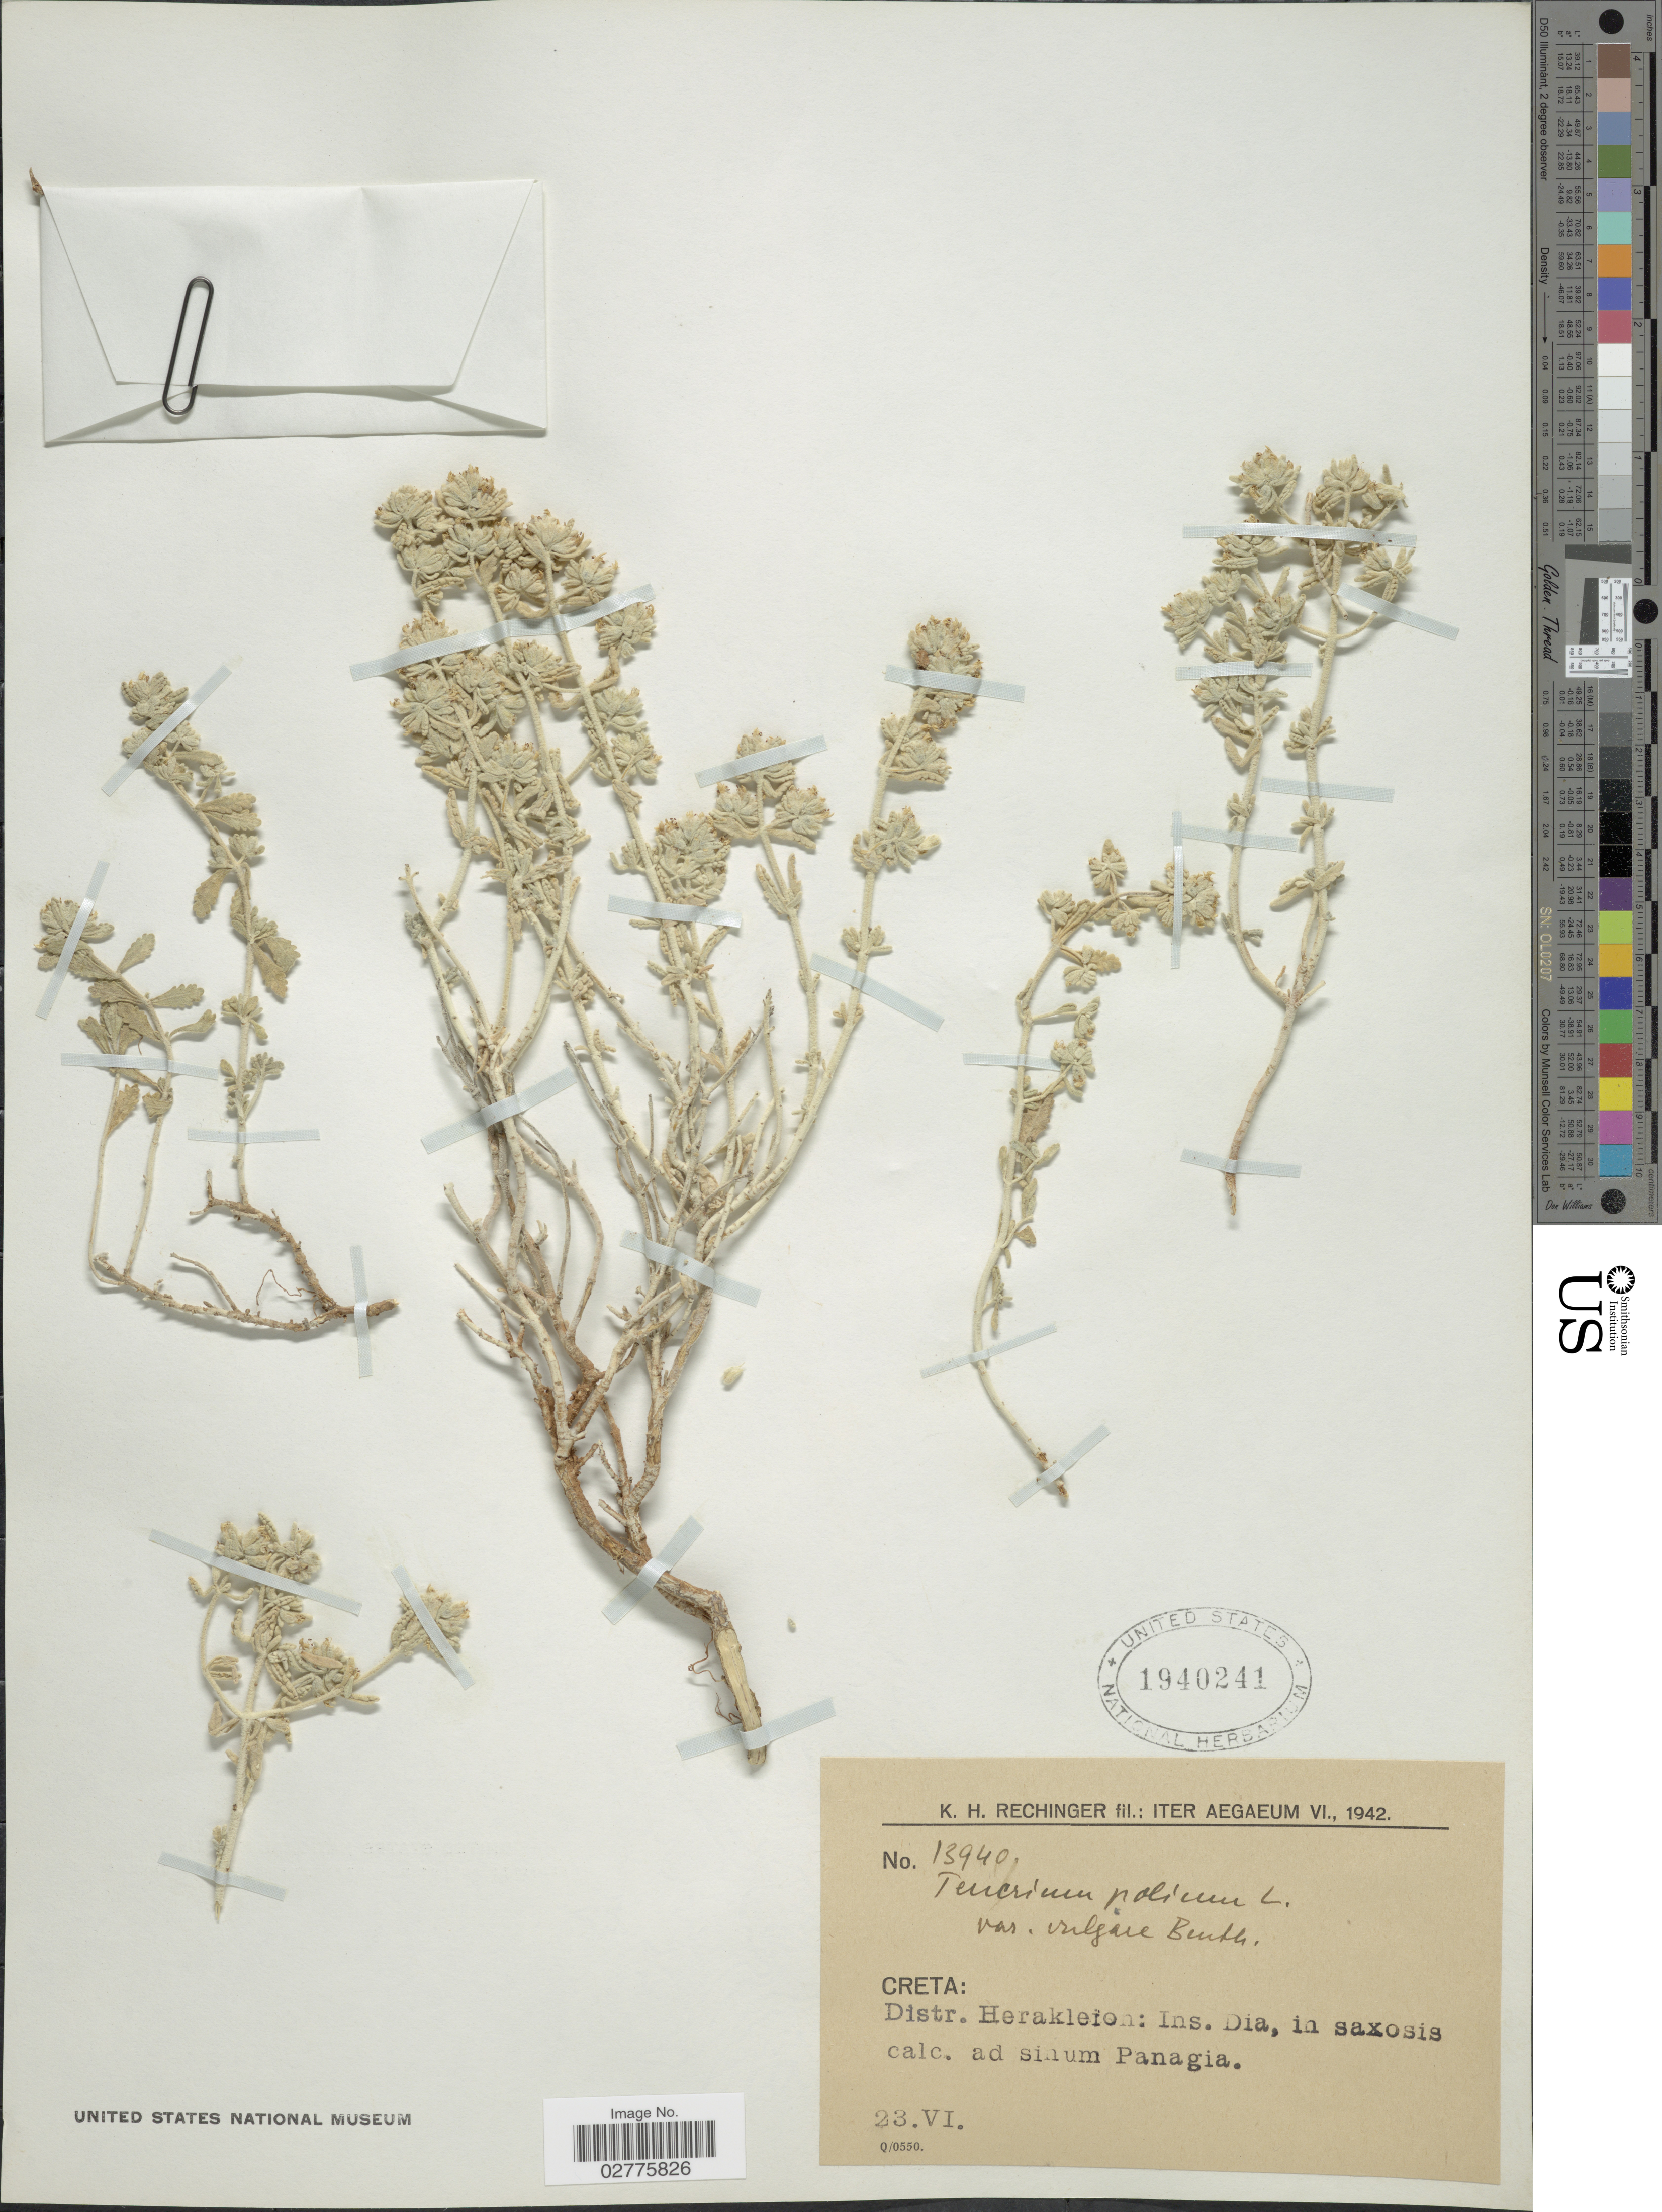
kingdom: Plantae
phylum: Tracheophyta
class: Magnoliopsida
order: Lamiales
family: Lamiaceae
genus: Teucrium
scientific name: Teucrium polium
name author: L.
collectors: K. H. Rechinger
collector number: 13940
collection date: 1942-06-23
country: Greece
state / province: Crete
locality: Aegaeum. Creta: Distr. Herakleion: Ins. Dia, in saxosis calc. ad sinum Panagia.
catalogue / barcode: US 1940241